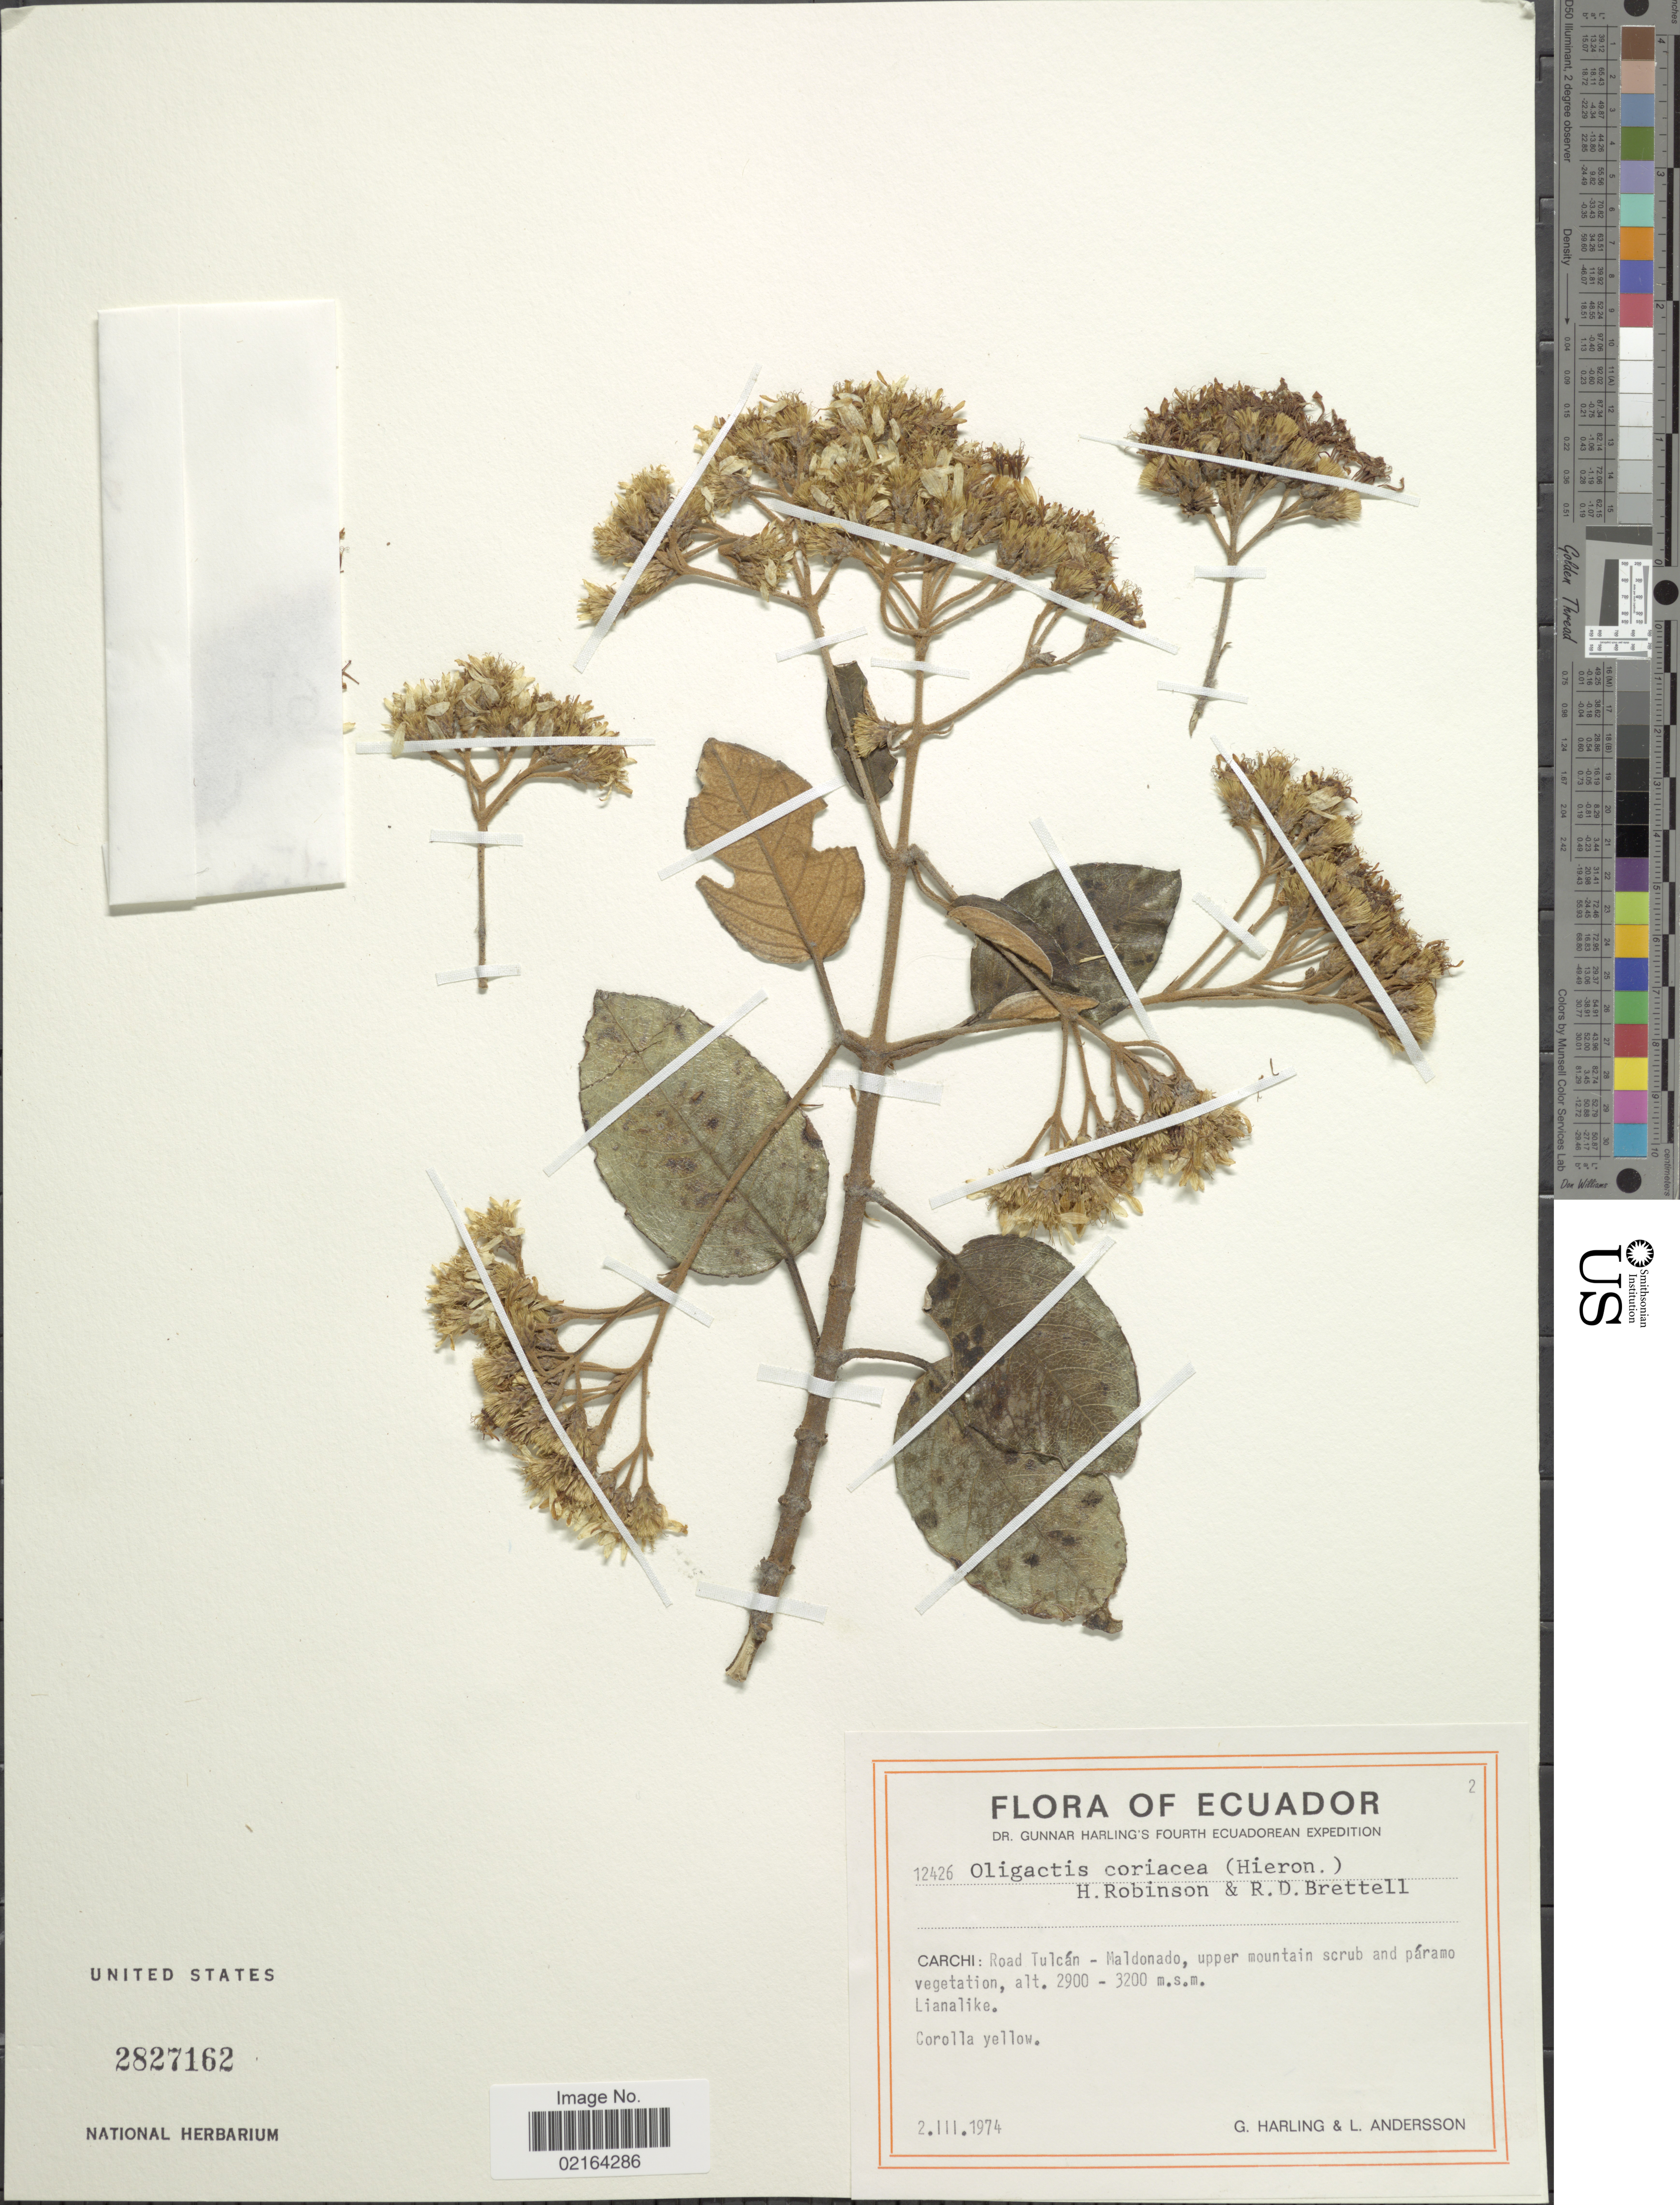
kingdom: Plantae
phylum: Tracheophyta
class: Magnoliopsida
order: Asterales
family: Asteraceae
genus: Sampera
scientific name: Sampera coriacea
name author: (Hieron.) V.A. Funk & H. Rob.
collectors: G. Harling & L. Andersson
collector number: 12426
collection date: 1974-03-02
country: Ecuador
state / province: Carchi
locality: Carchi: Road Tulcan - Maldonaldo, upper mountain scrub and paramo vegetation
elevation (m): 2900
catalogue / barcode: US 2827162